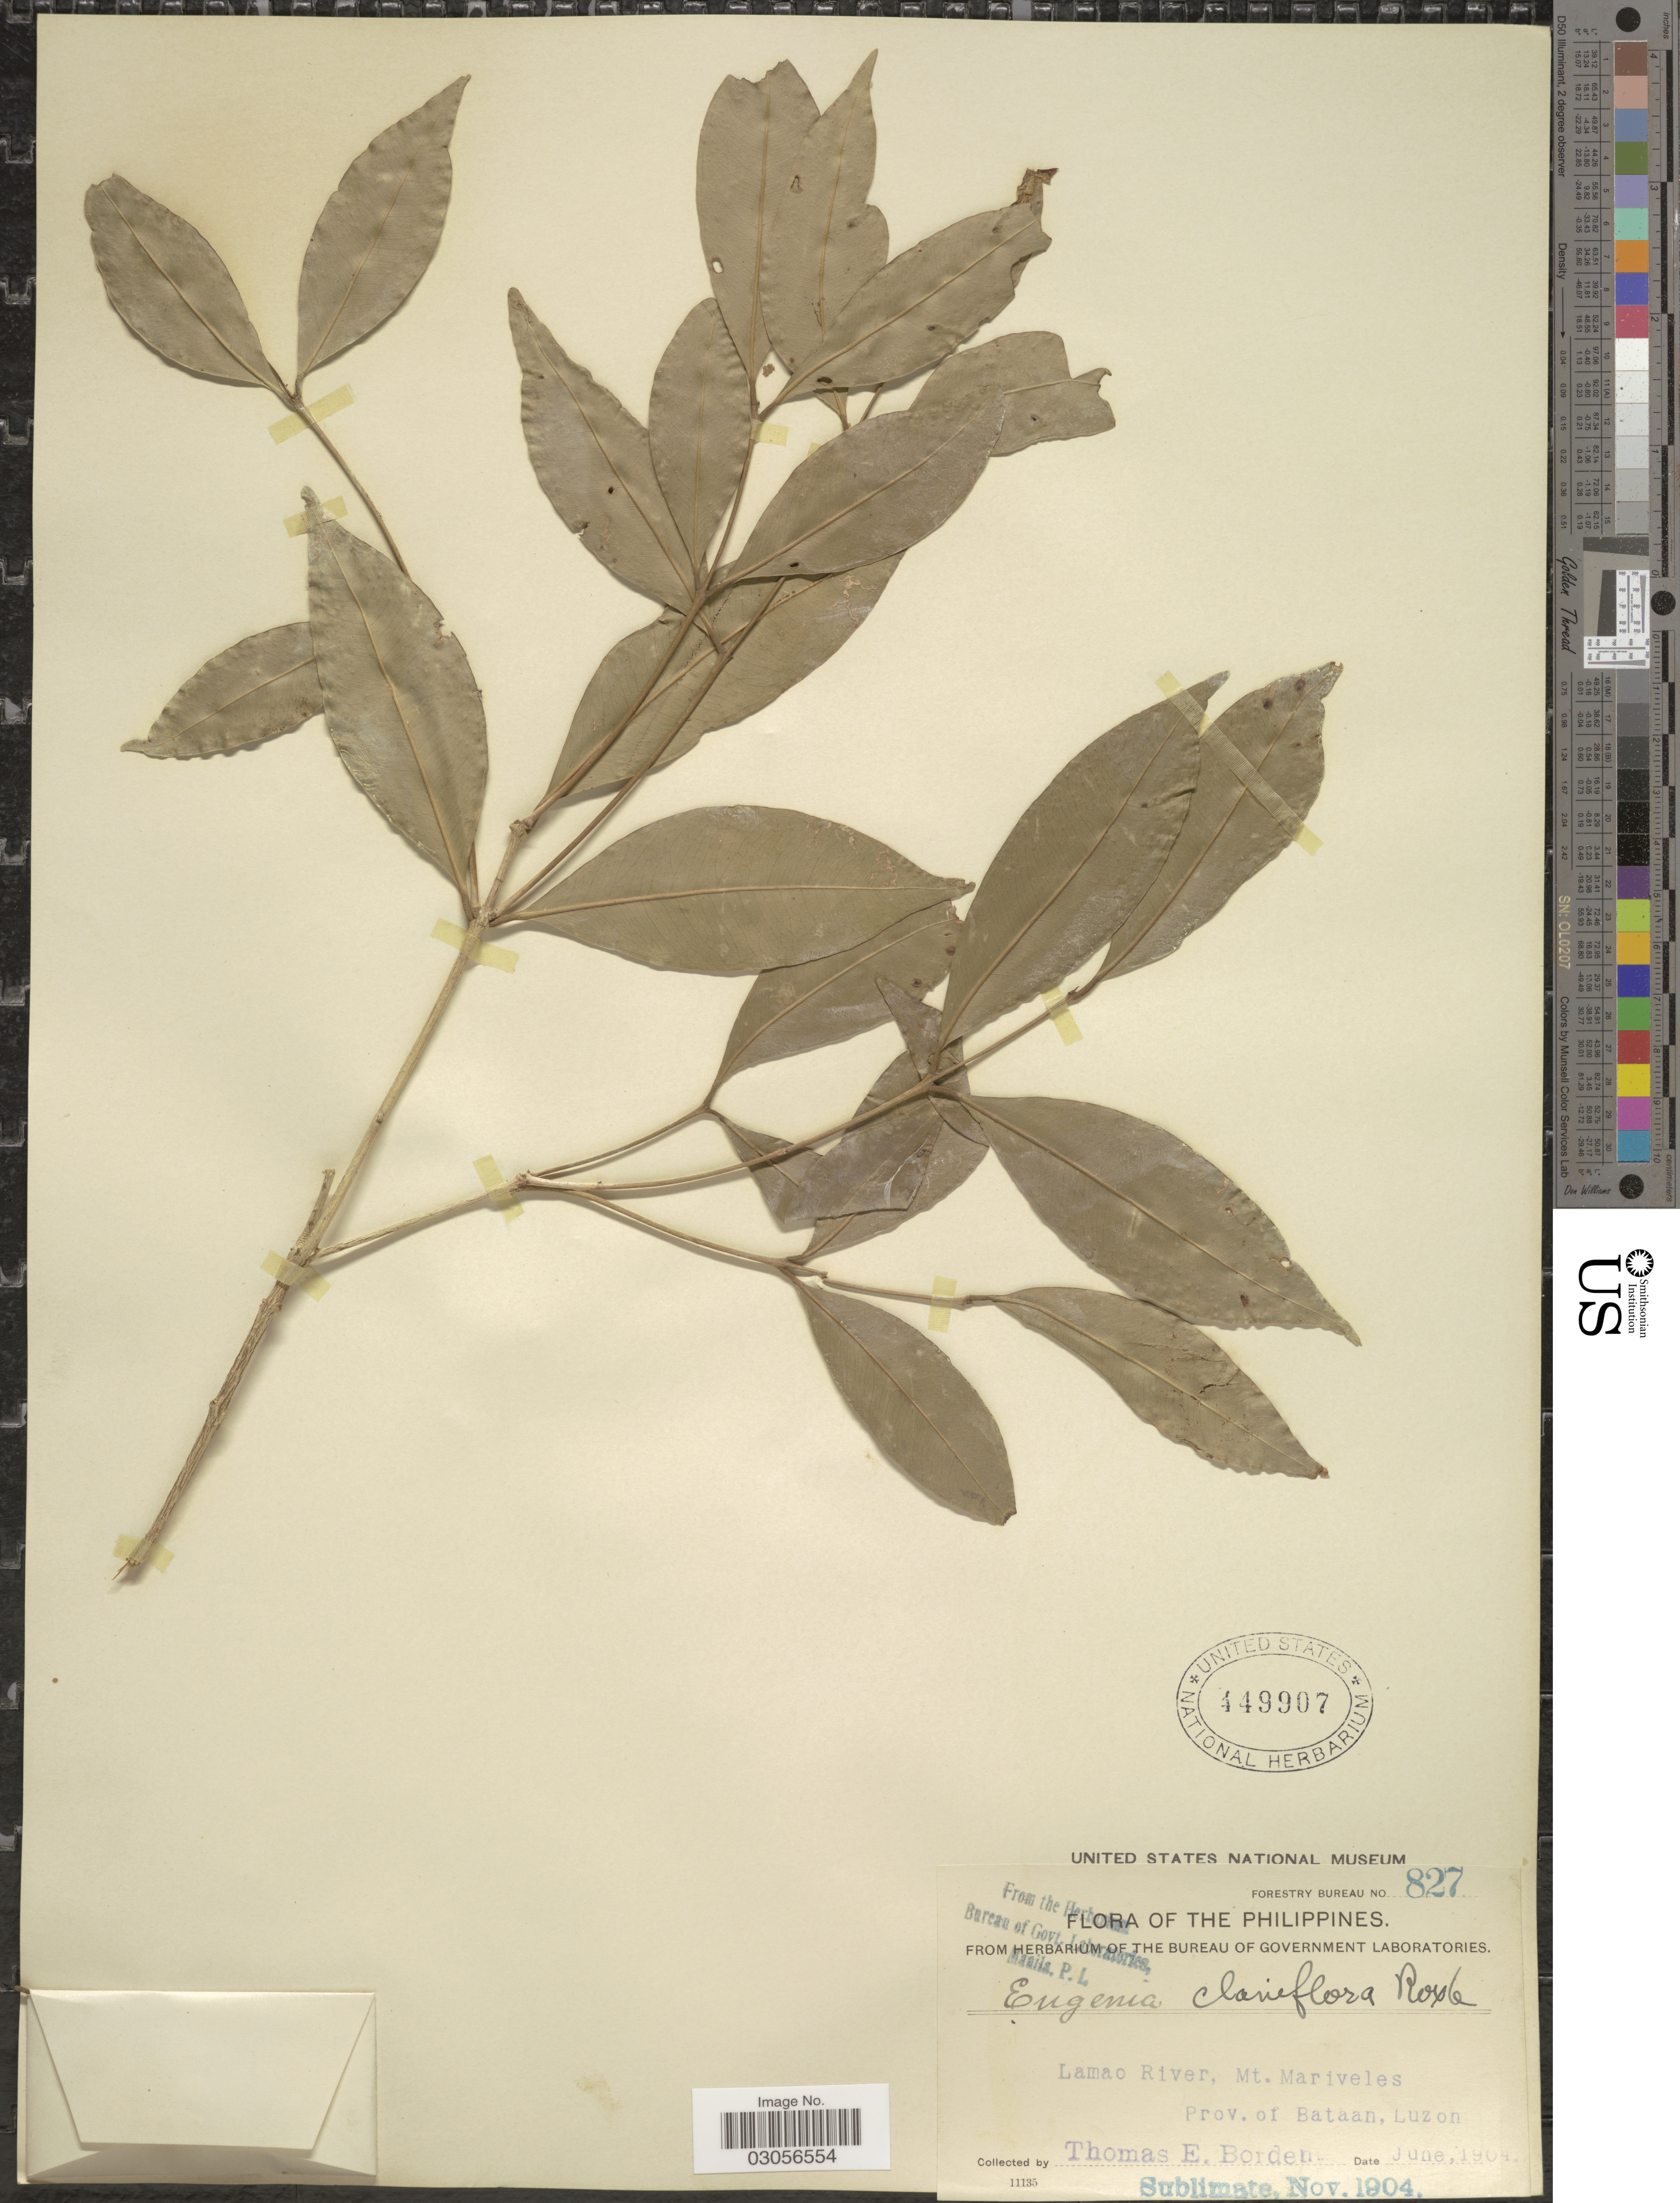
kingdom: Plantae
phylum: Tracheophyta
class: Magnoliopsida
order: Myrtales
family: Myrtaceae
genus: Syzygium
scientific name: Syzygium claviflorum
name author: (Roxb.) Wall. ex Steud.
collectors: T. E. Borden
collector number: Forestry Bureau 827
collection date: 1904-06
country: Philippines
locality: Lamao River, Mt. Mariveles, Prov. of Bataan, Luzon.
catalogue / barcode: US 449907